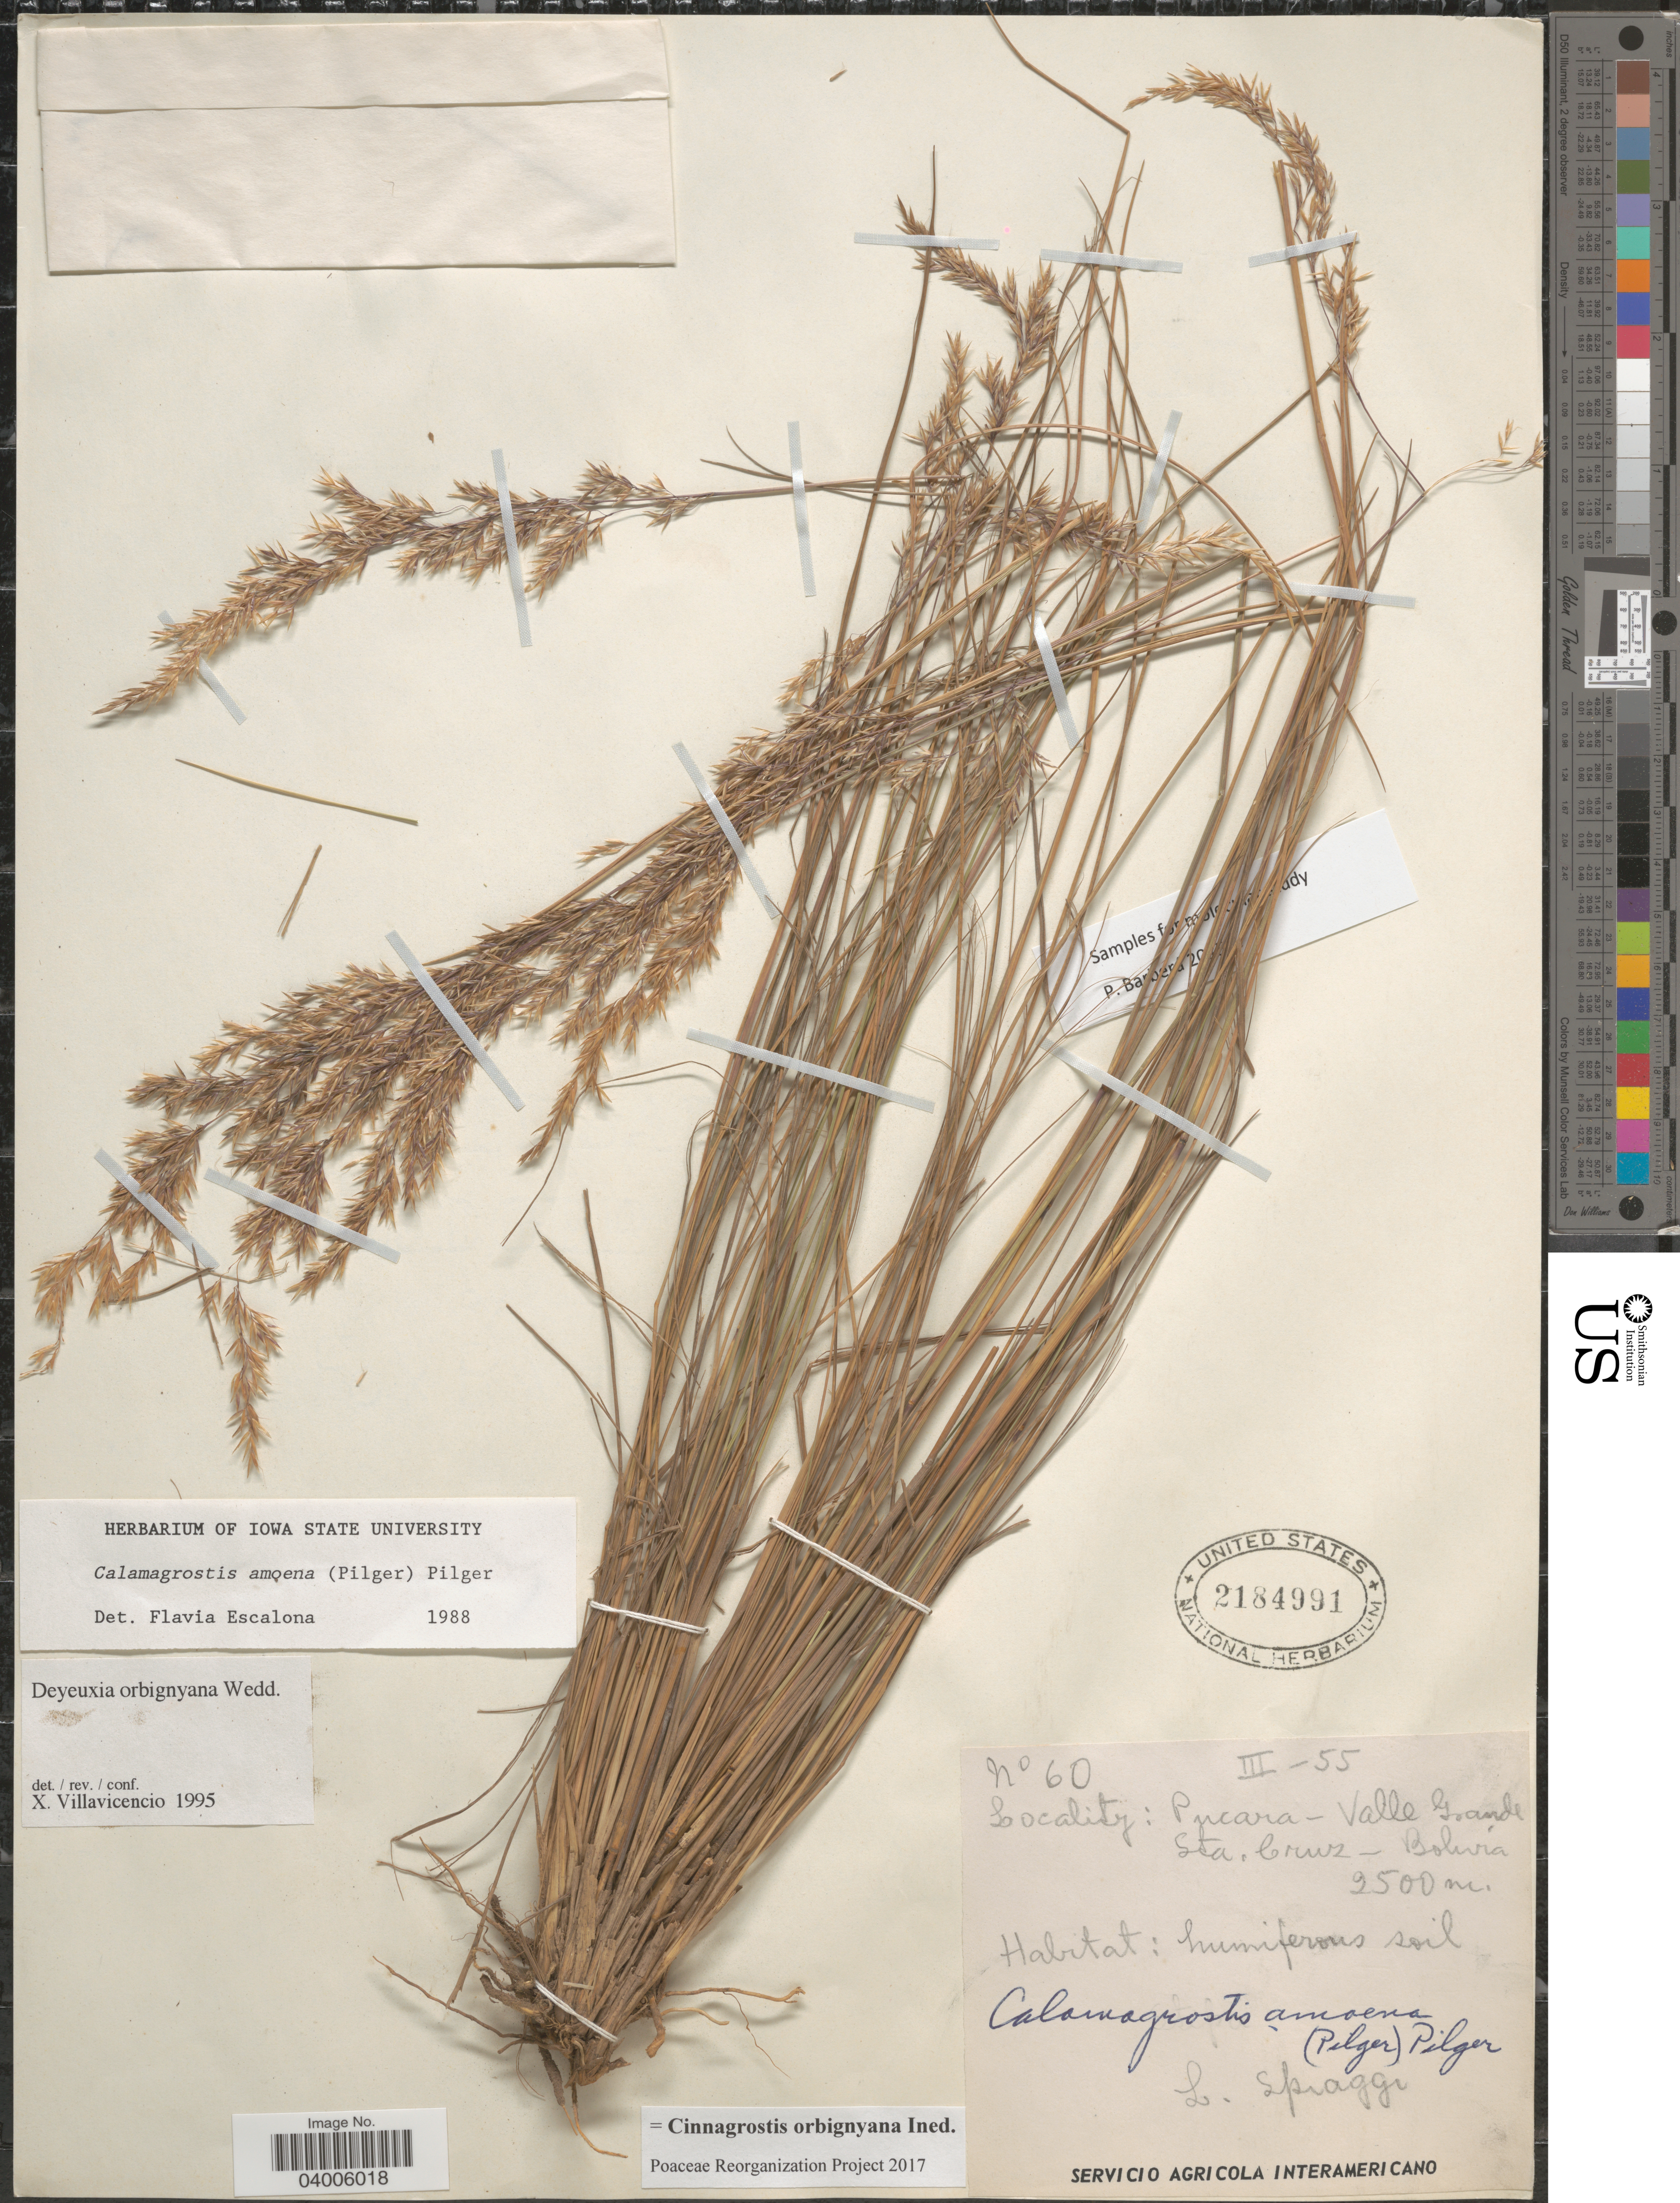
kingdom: Plantae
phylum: Tracheophyta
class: Liliopsida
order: Poales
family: Poaceae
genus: Cinnagrostis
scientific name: Cinnagrostis orbignyana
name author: (Wedd.) P.M. Peterson et al.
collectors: L. Spiaggi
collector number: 60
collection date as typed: Transcribed d/m/y: /3/55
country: Bolivia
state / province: Santa Cruz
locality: Pucara- Valle Grande.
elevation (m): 2500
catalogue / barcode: US 2184991